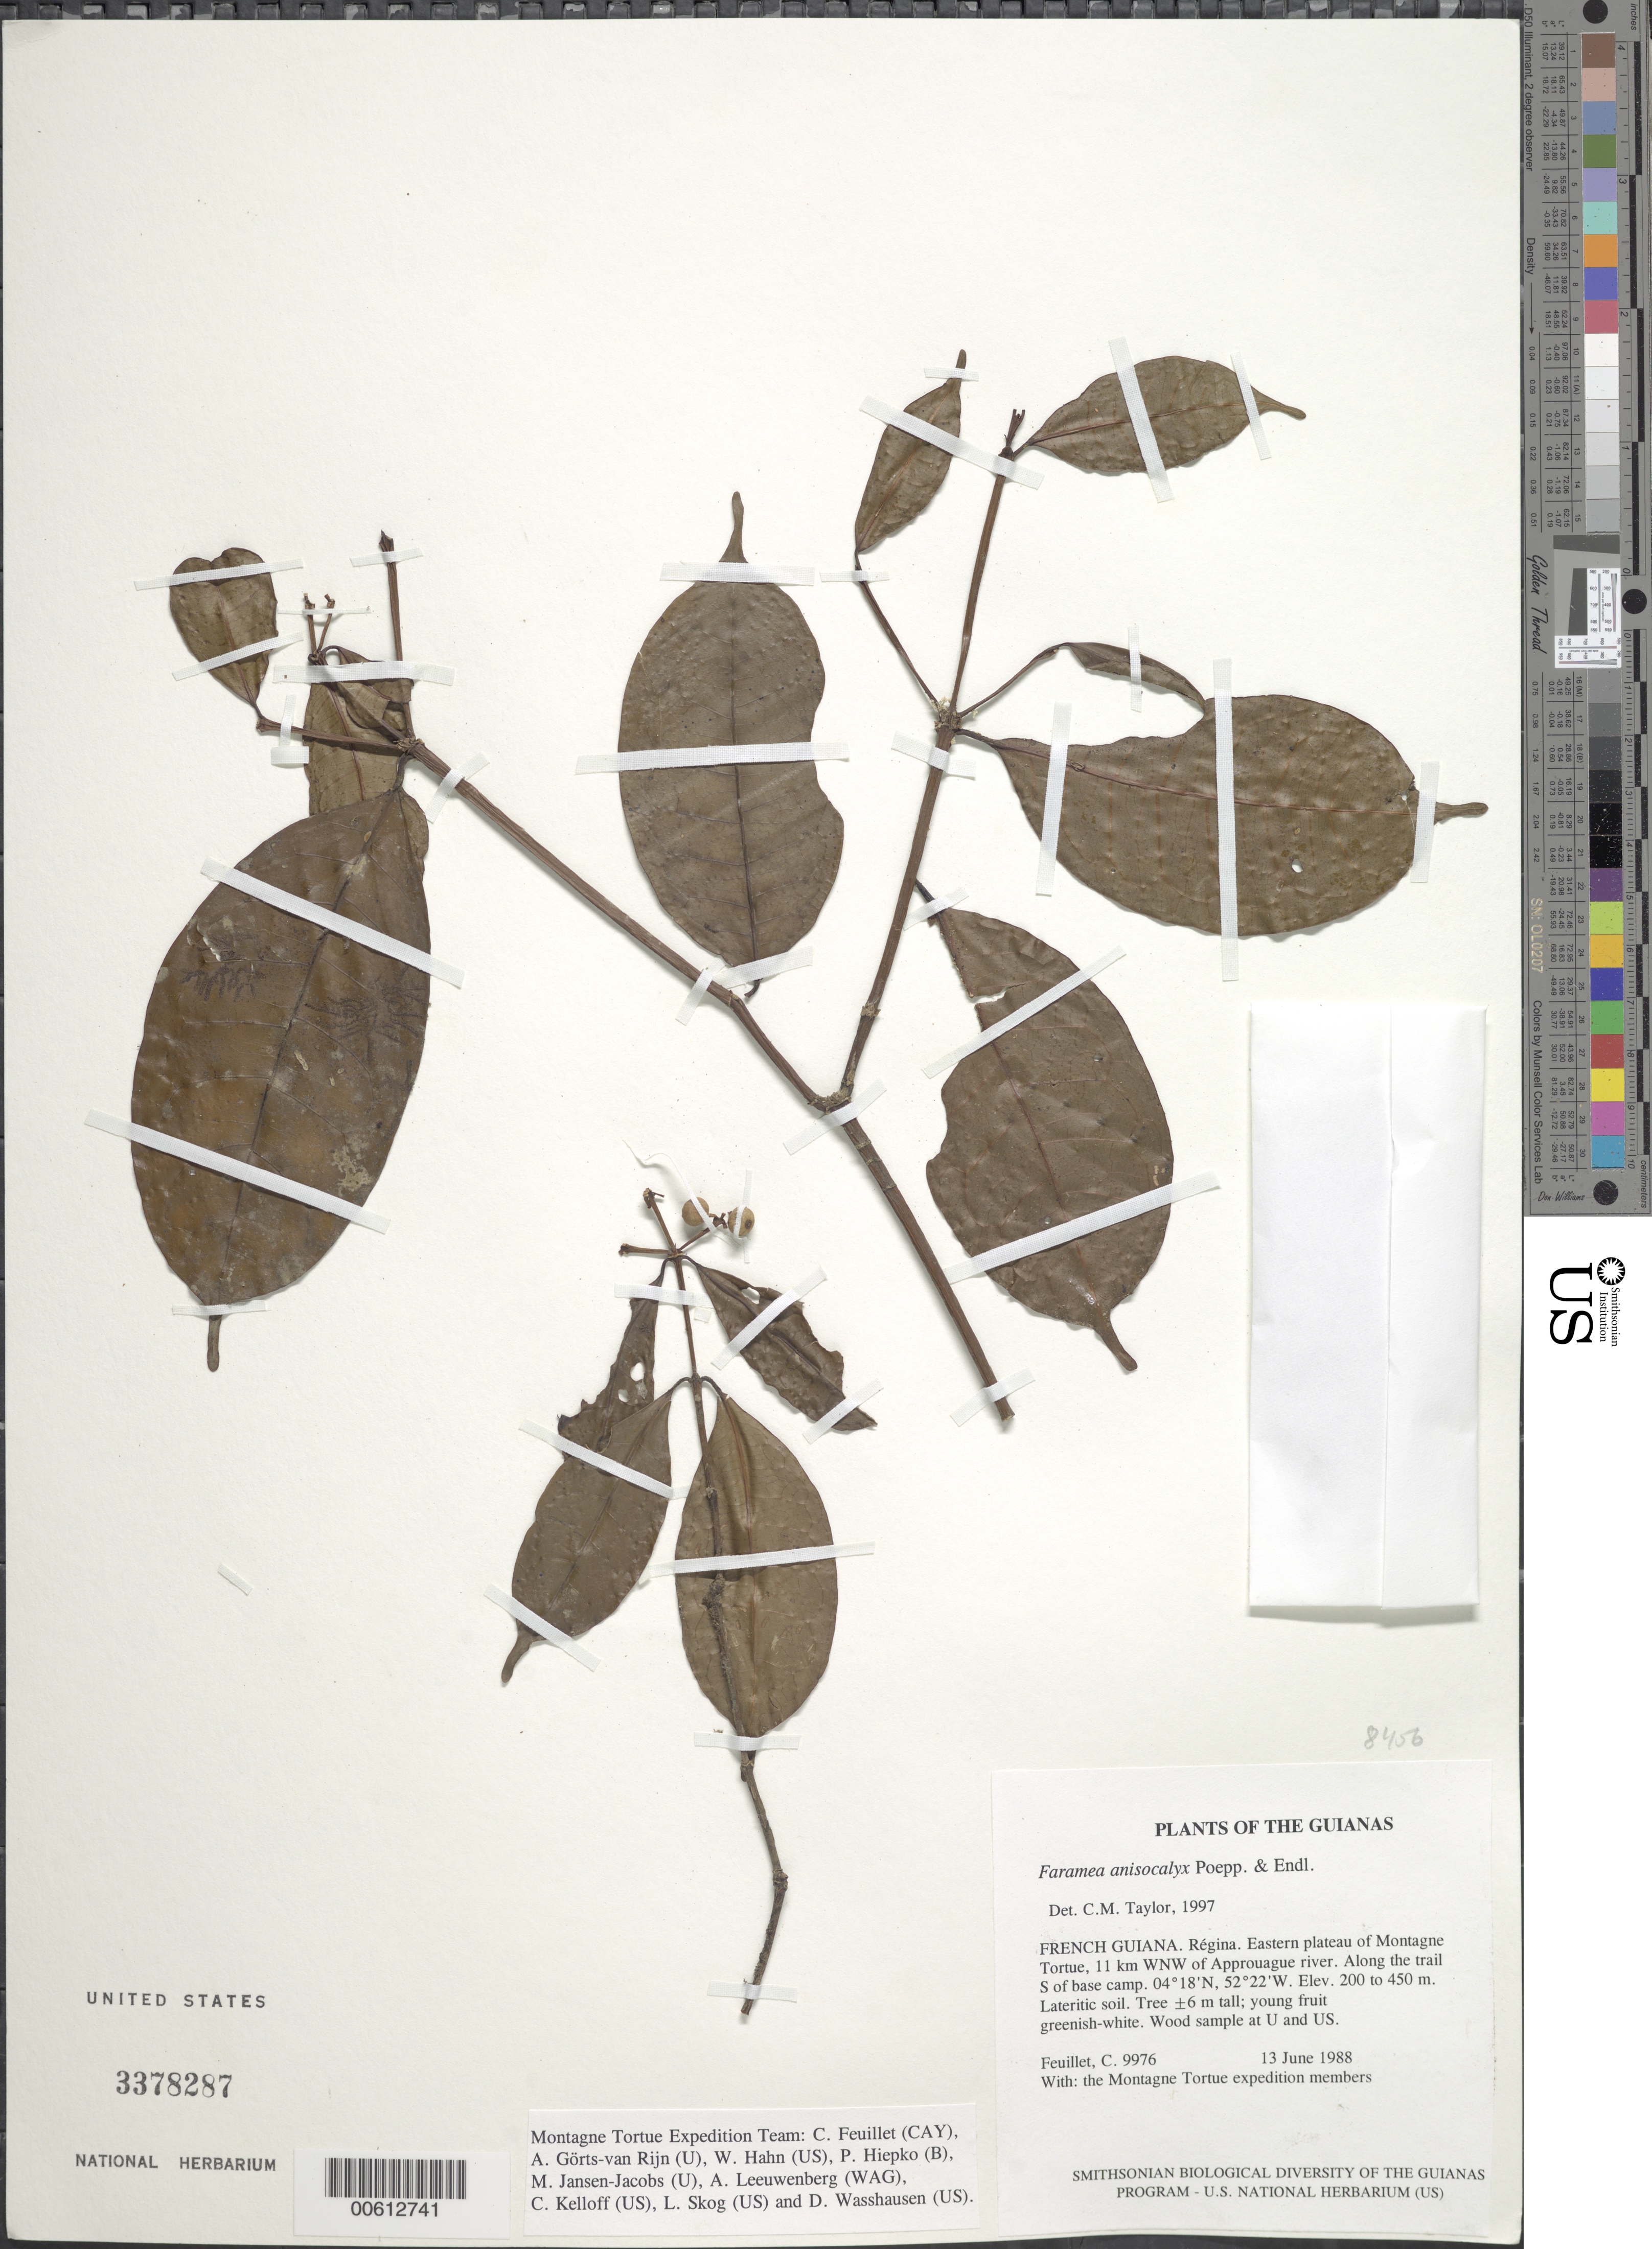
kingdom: Plantae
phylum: Tracheophyta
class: Magnoliopsida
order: Gentianales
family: Rubiaceae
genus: Faramea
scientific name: Faramea anisocalyx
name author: Poepp. & Endl.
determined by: Taylor, Charlotte M.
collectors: C. Feuillet & Montagne Torte Exped. members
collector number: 9976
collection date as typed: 13 June 1988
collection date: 1988-06-13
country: French Guiana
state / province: Cayenne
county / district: Regina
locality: Eastern plateau of Montagne Tortue, 11 km WNW of Approuague river. Along the trail S of base camp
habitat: Lateritic soil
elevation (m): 200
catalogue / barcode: US 3378287